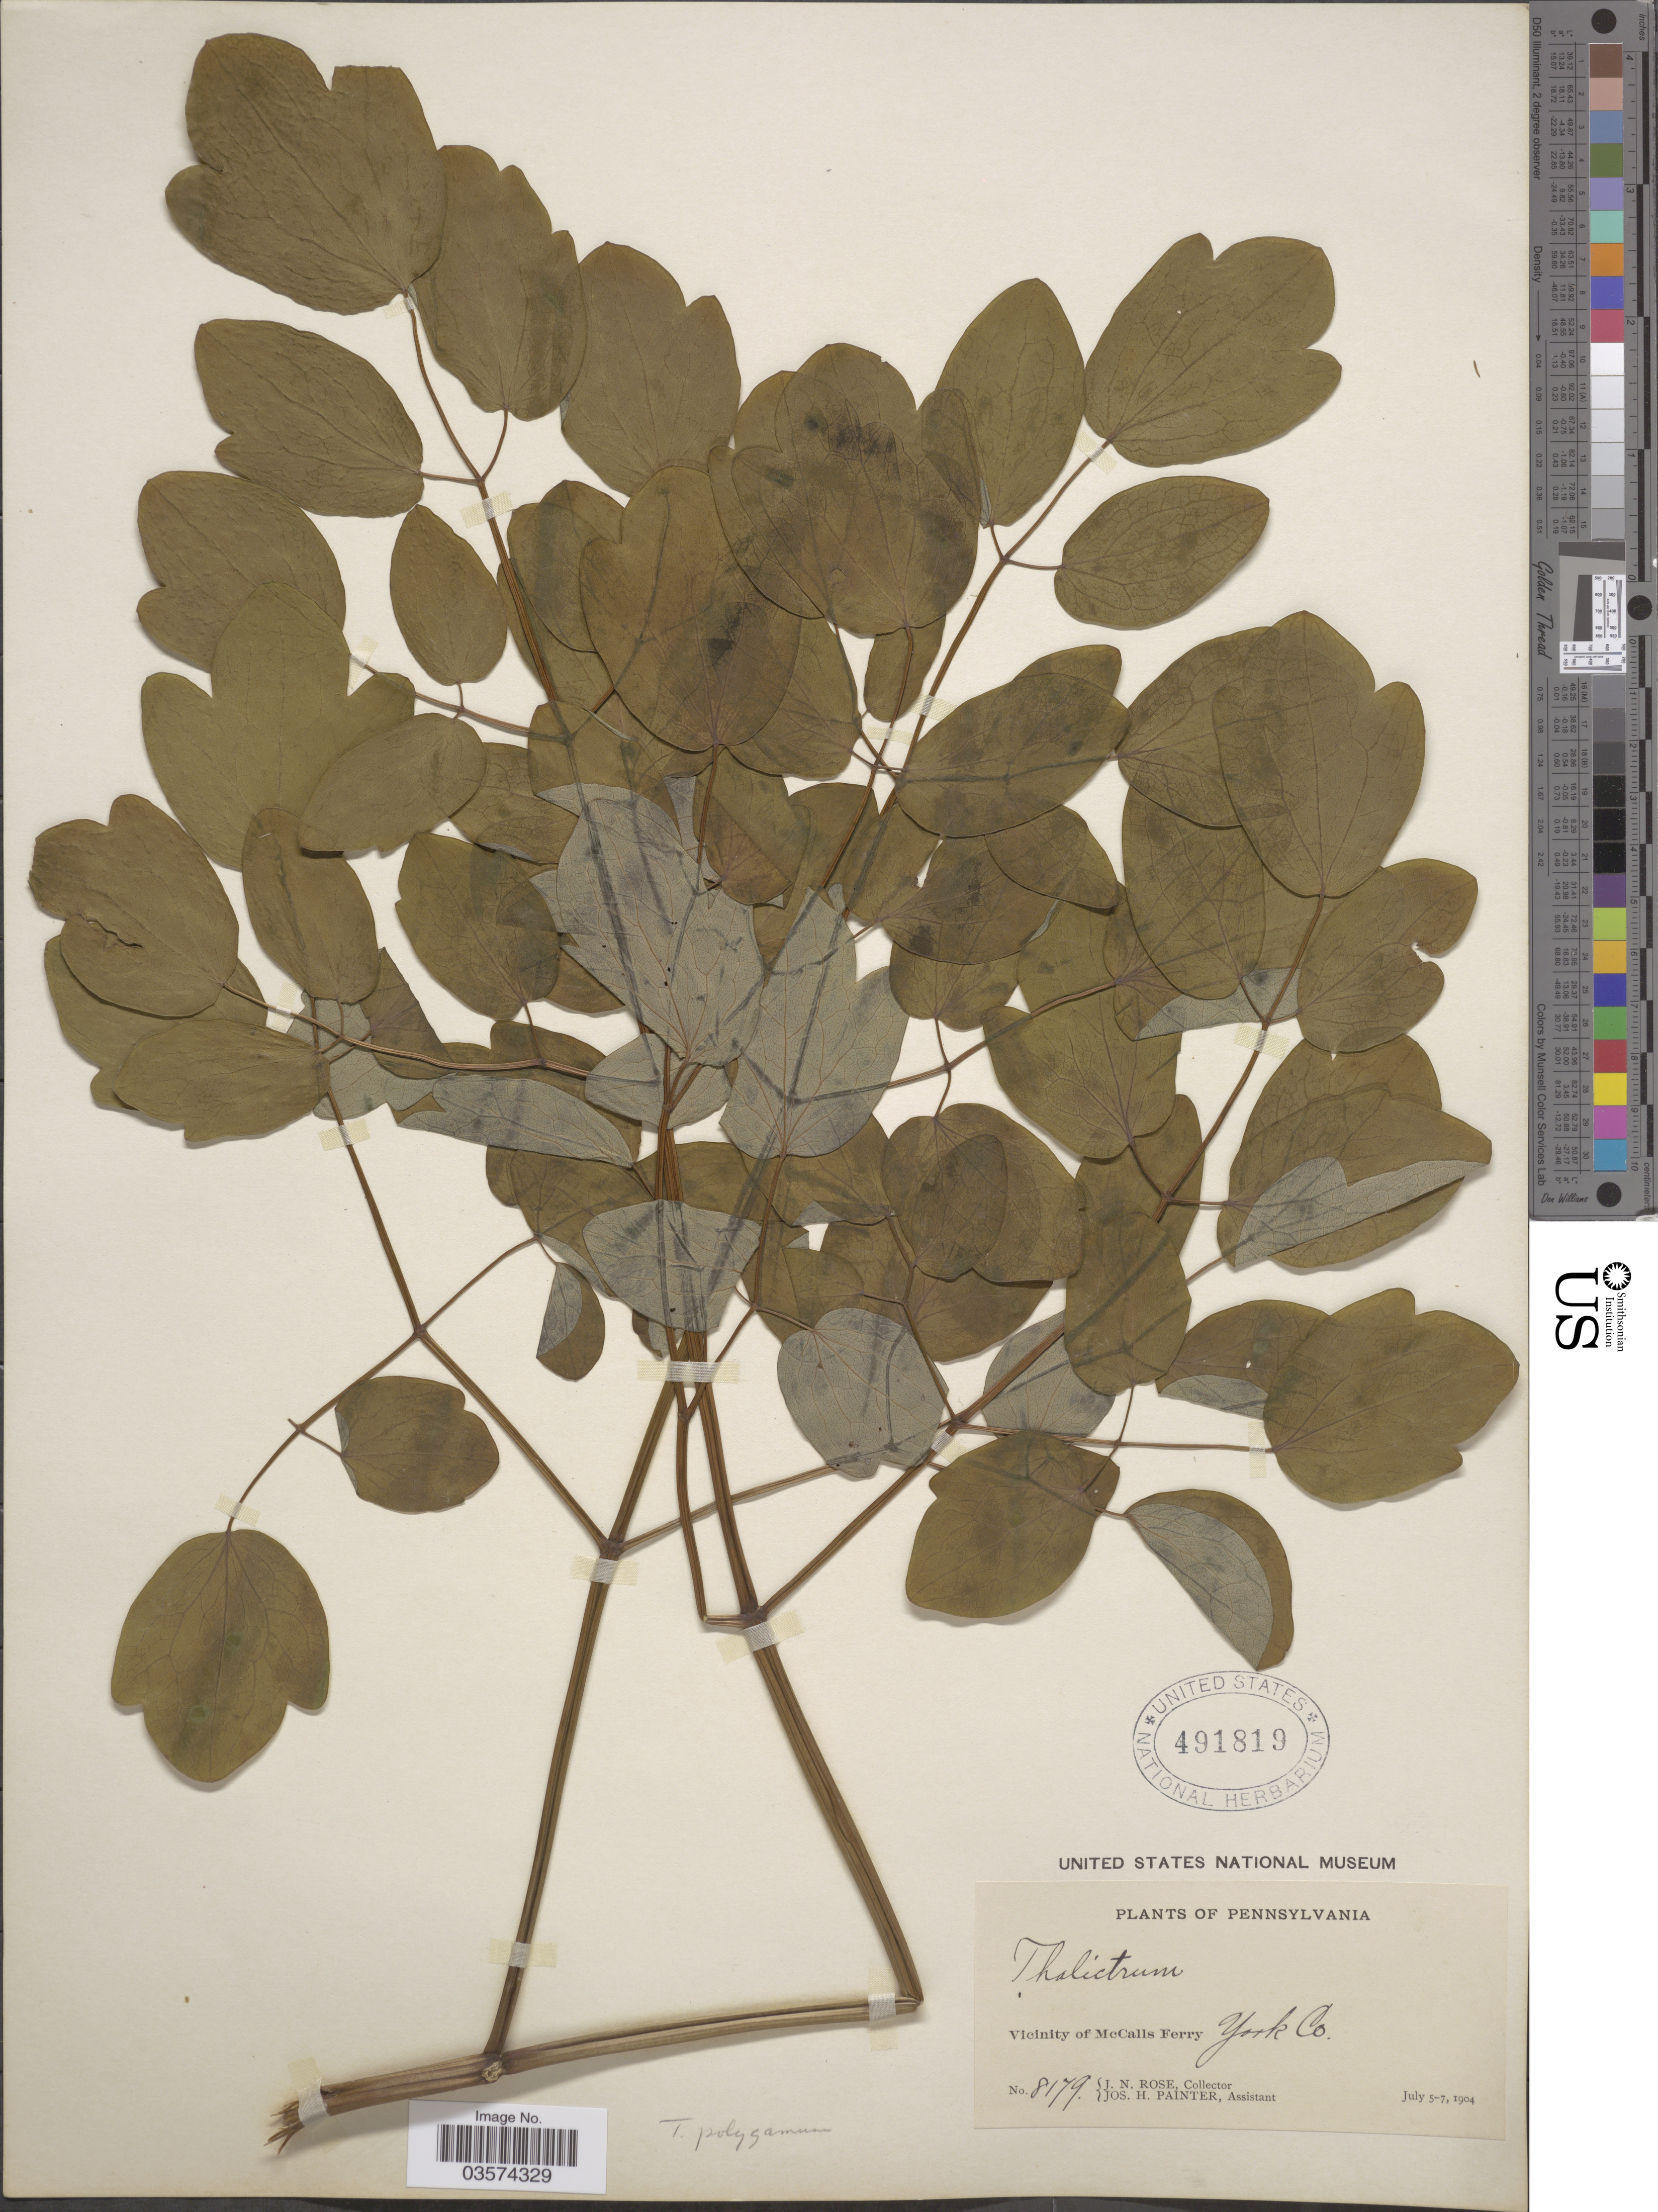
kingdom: Plantae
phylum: Tracheophyta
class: Magnoliopsida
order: Ranunculales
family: Ranunculaceae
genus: Thalictrum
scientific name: Thalictrum pubescens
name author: Pursh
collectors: J. N. Rose & J. H. Painter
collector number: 8179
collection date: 1904-07-05/1904-07-07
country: United States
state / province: Pennsylvania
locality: Vicinity of McCalls Ferry. York Co.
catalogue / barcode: US 491819